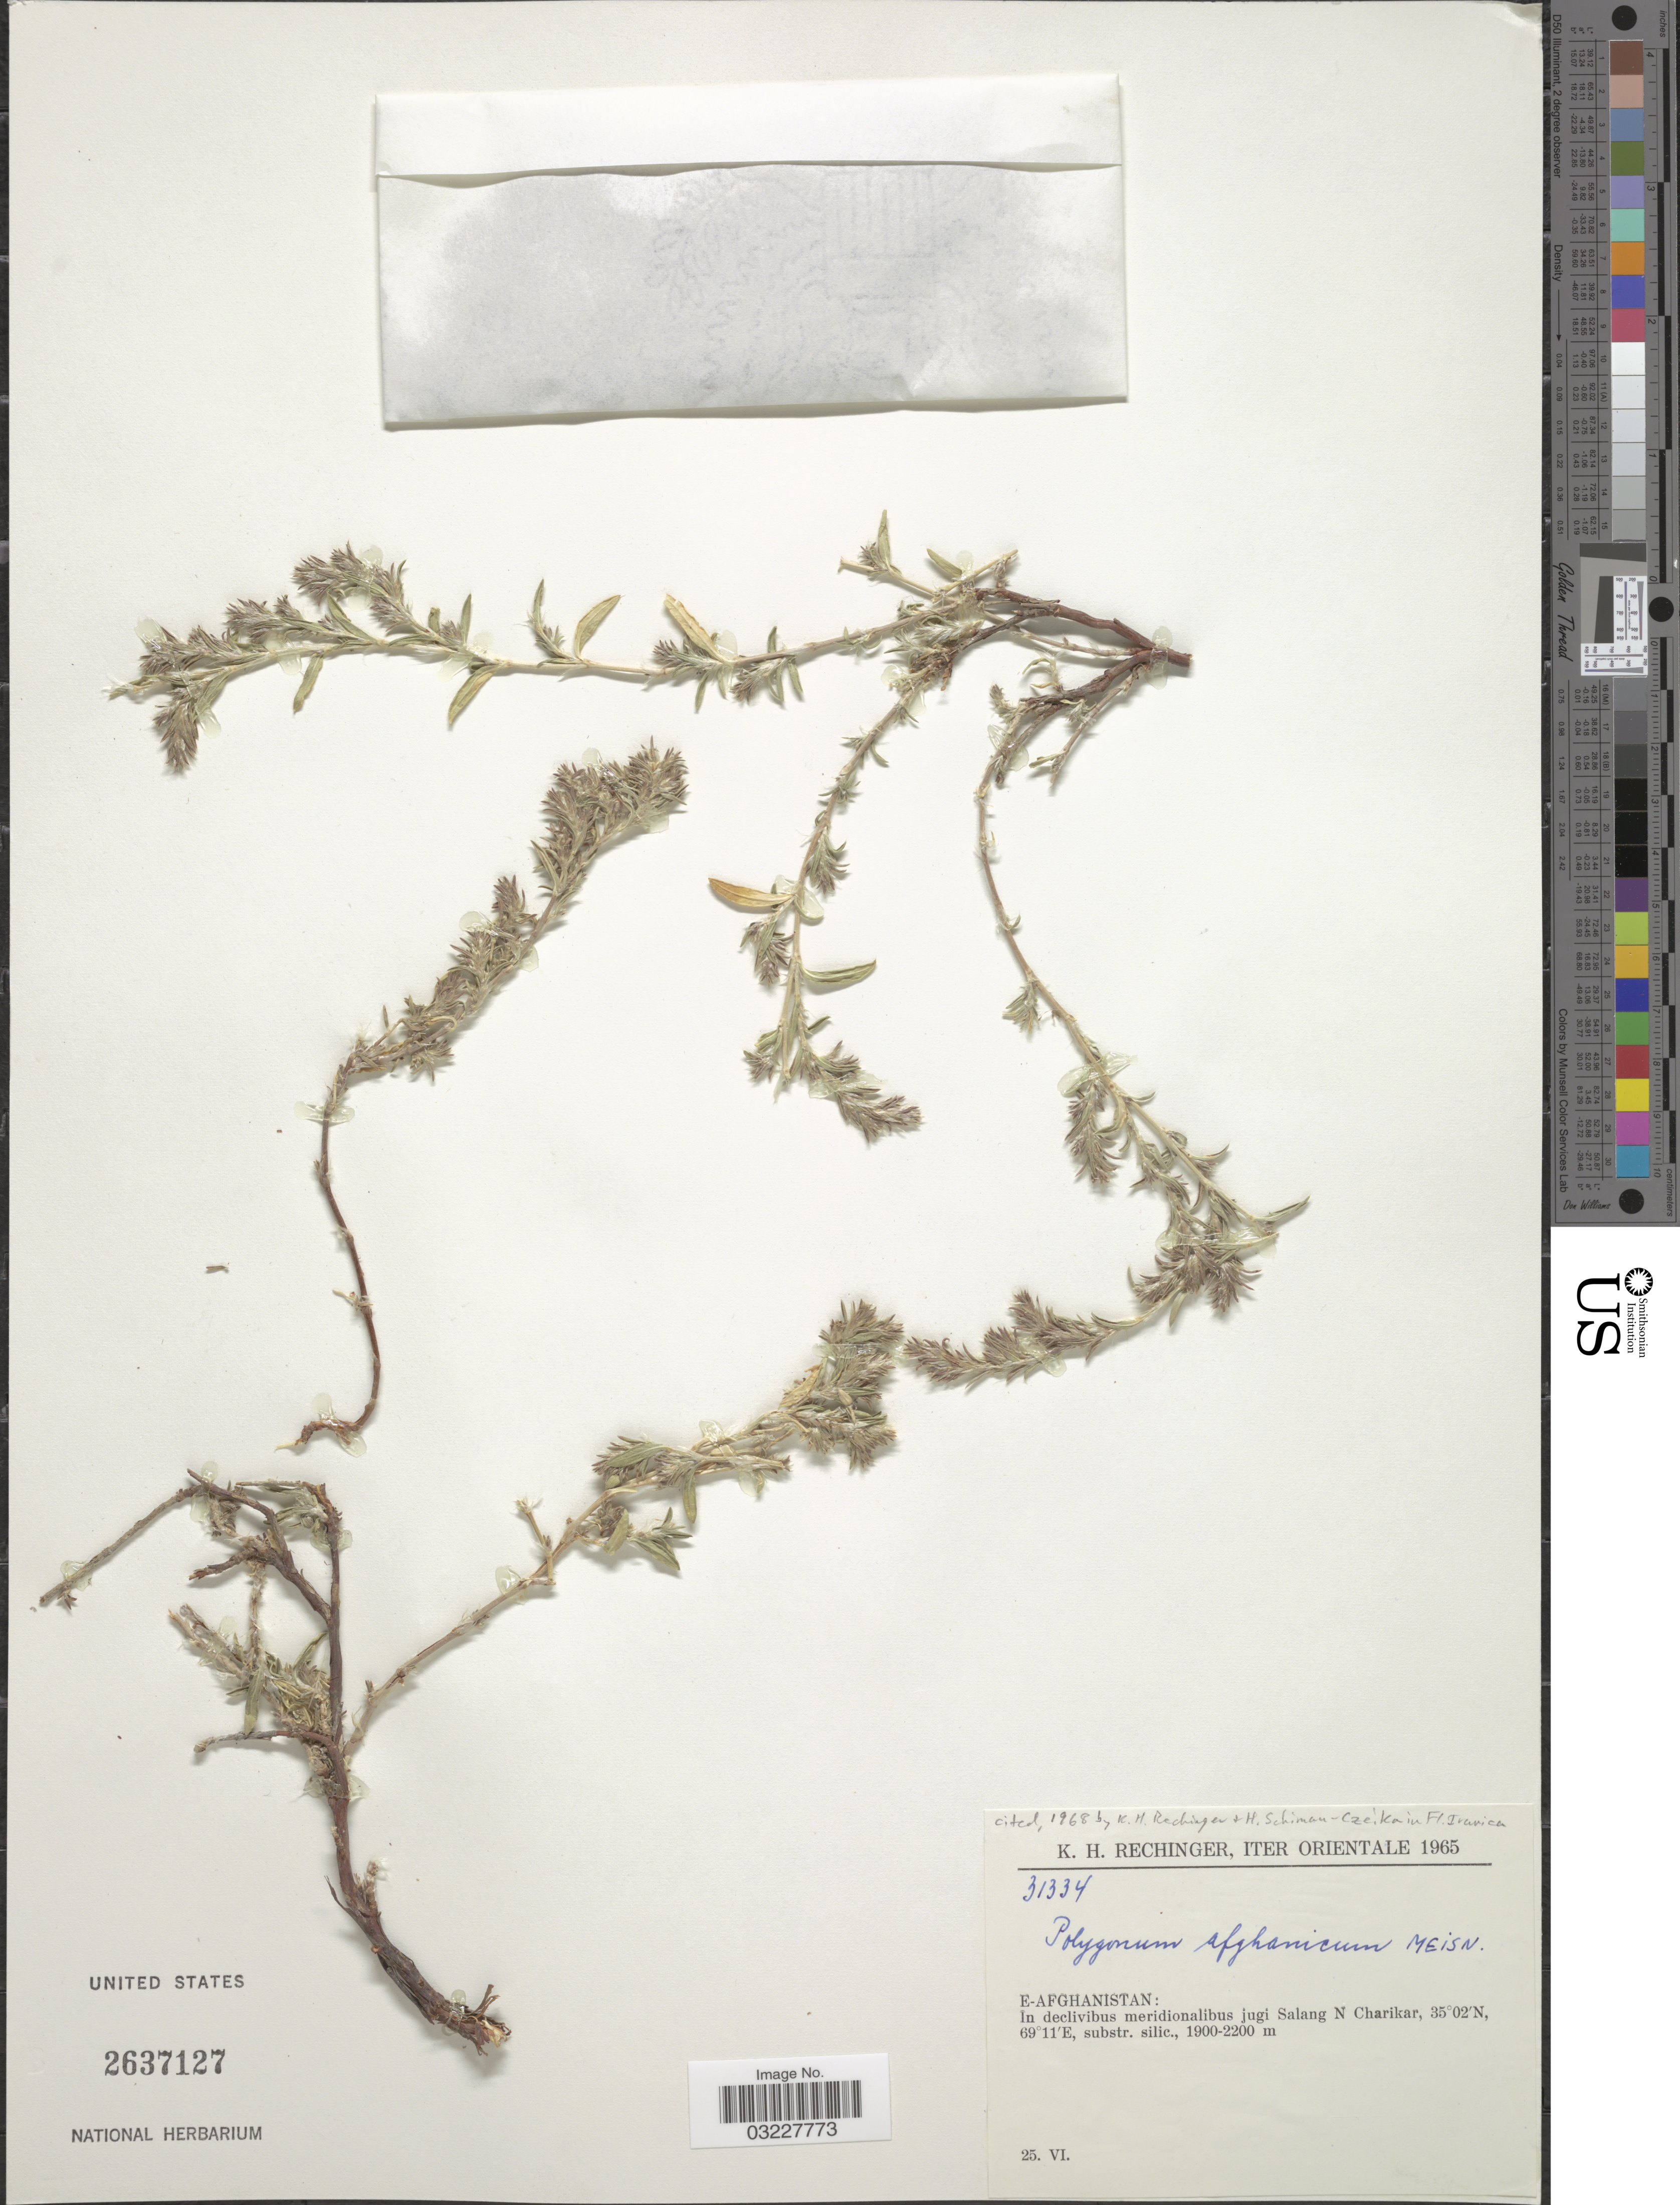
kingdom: Plantae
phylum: Tracheophyta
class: Magnoliopsida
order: Caryophyllales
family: Polygonaceae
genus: Polygonum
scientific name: Polygonum afghanicum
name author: Meisn.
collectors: K. H. Rechinger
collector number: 31334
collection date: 1965-06-25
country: Afghanistan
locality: Orientale. E-Afghanistan: In declivibus meridionalibus jugi Salang N Charikar.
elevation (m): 1900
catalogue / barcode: US 2637127